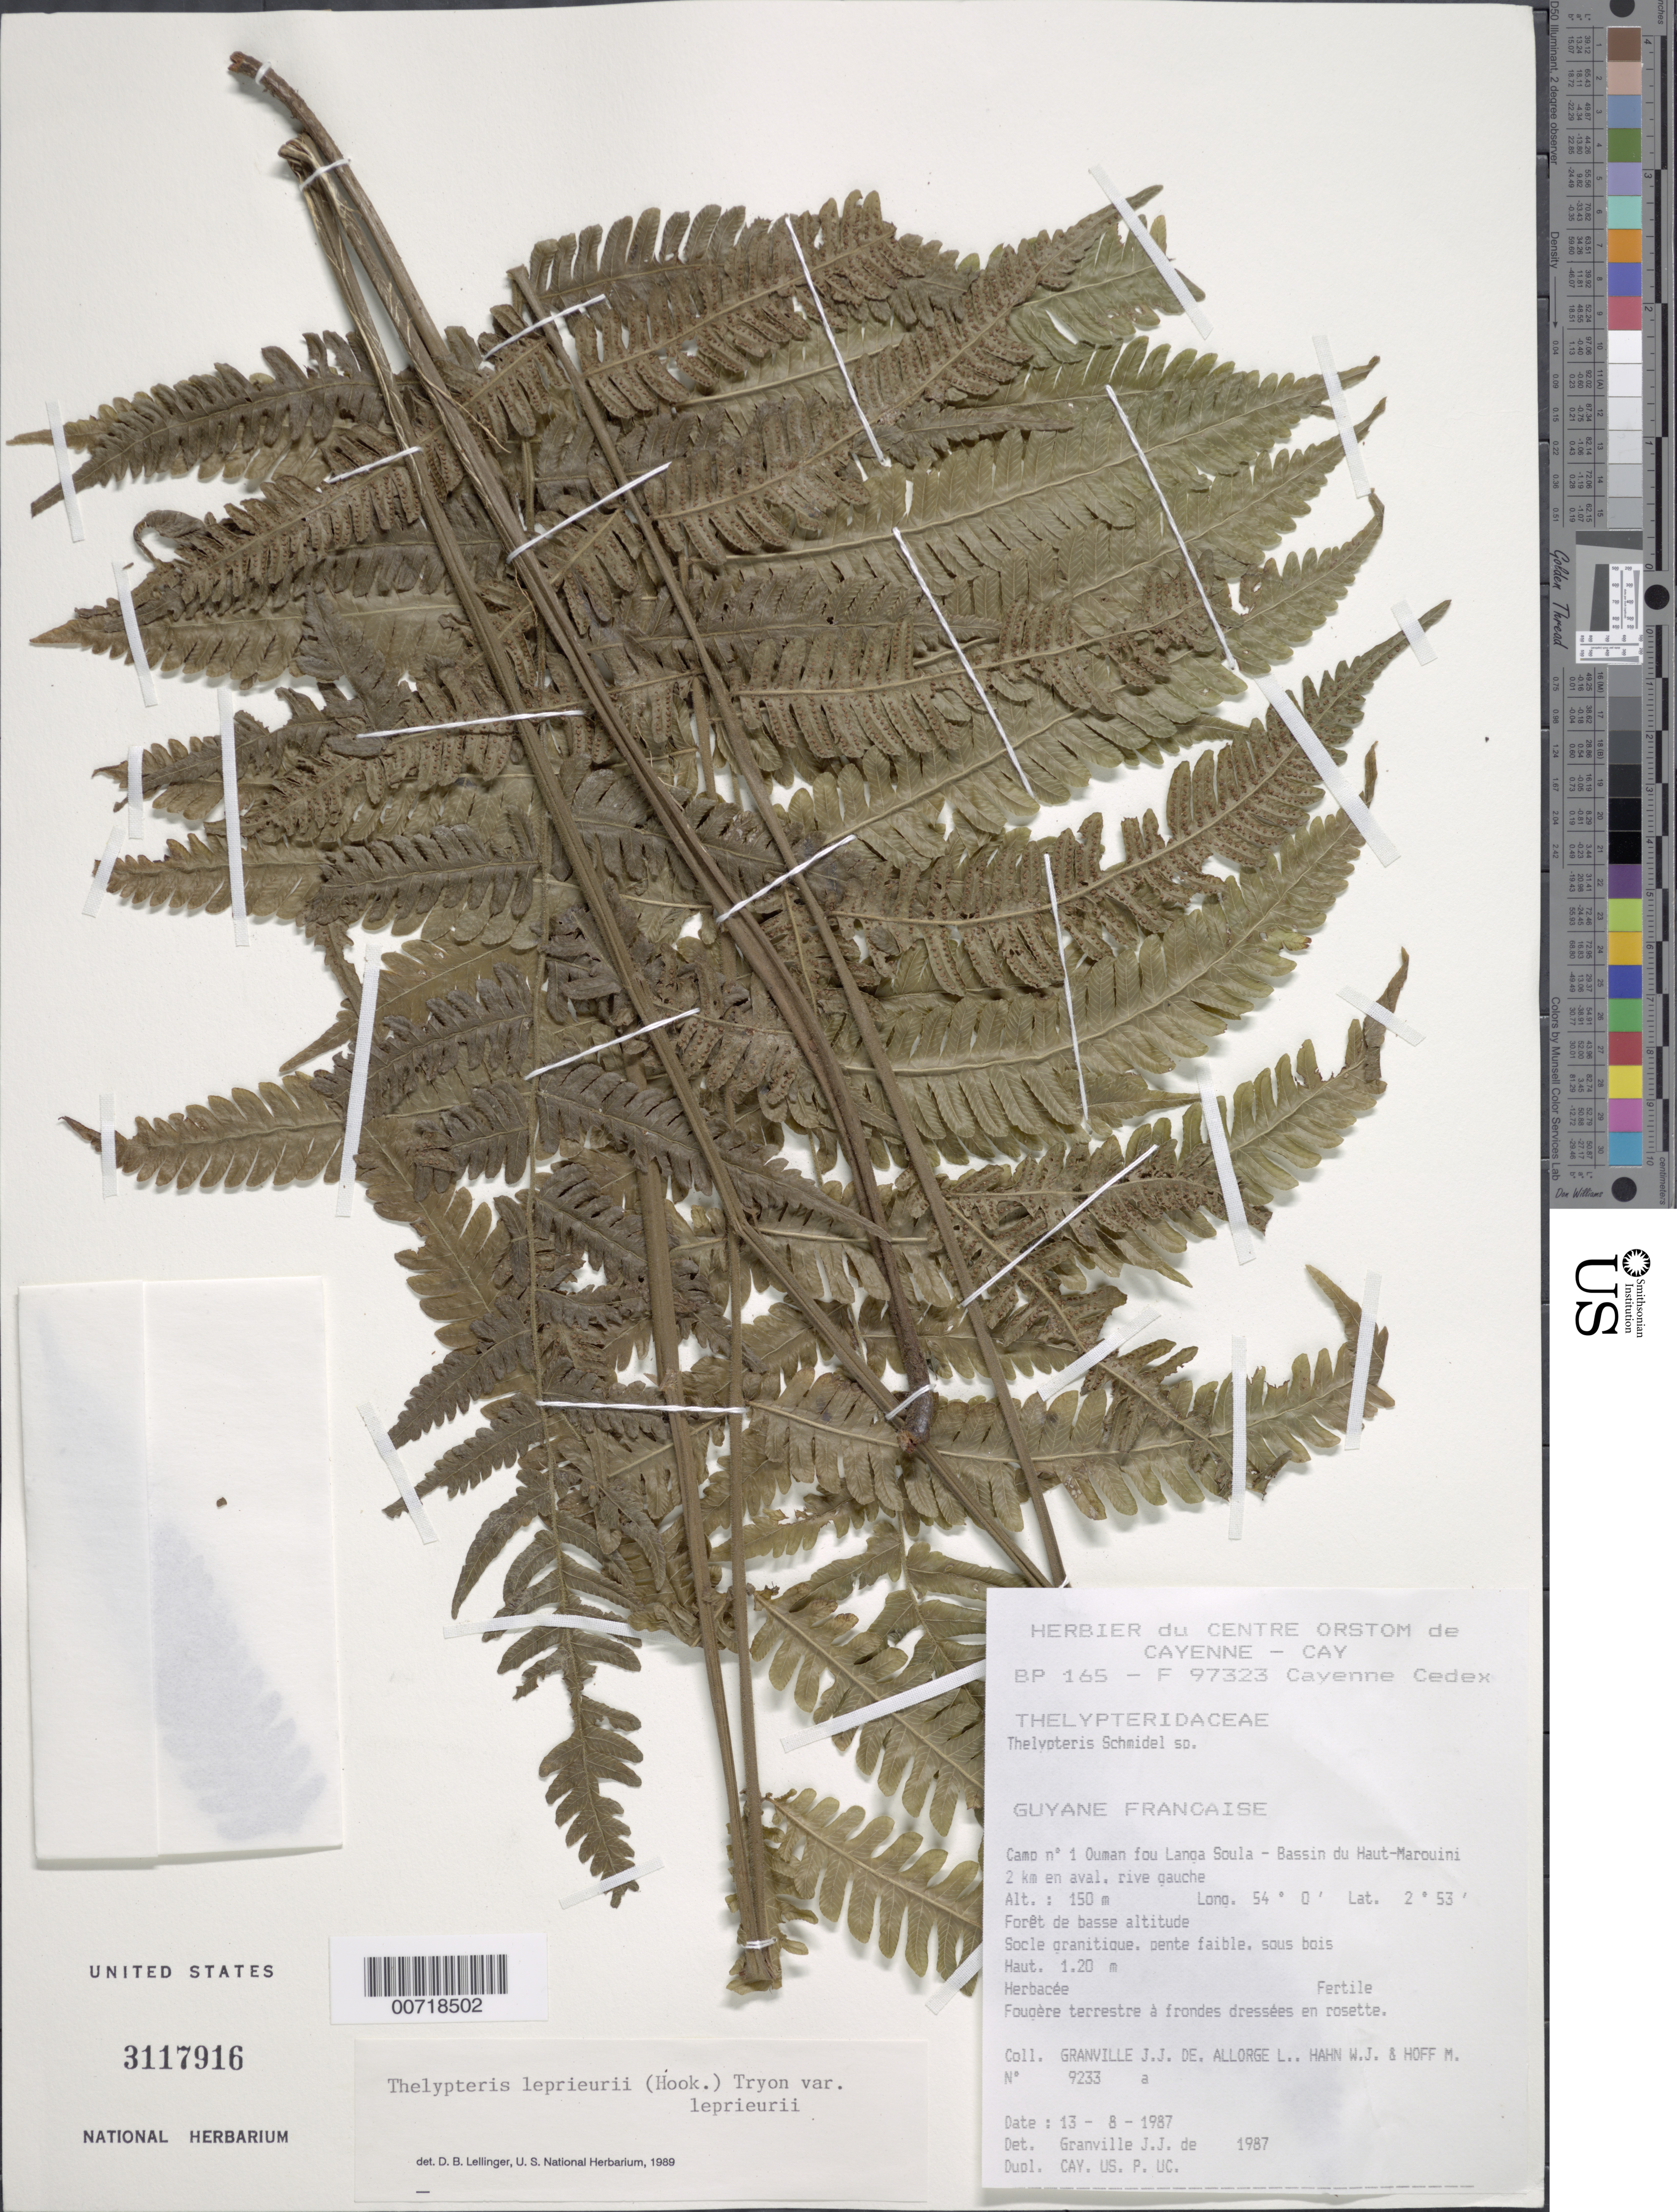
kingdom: Plantae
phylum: Tracheophyta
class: Polypodiopsida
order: Polypodiales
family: Thelypteridaceae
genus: Steiropteris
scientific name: Steiropteris leprieurii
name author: (Hook. f.) Pic. Serm.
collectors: J.-J. de Granville, L. Allorge, W. J. Hahn & M. Hoff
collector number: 9233 a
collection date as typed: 13-Aug-87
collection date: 1987-08-13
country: French Guiana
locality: Camp #1, Ouman fou Langa Soula, Bassin du Haut-Marouini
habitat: Low forest; socle granitique, pente faible, sous bois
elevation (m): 150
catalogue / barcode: US 3117916